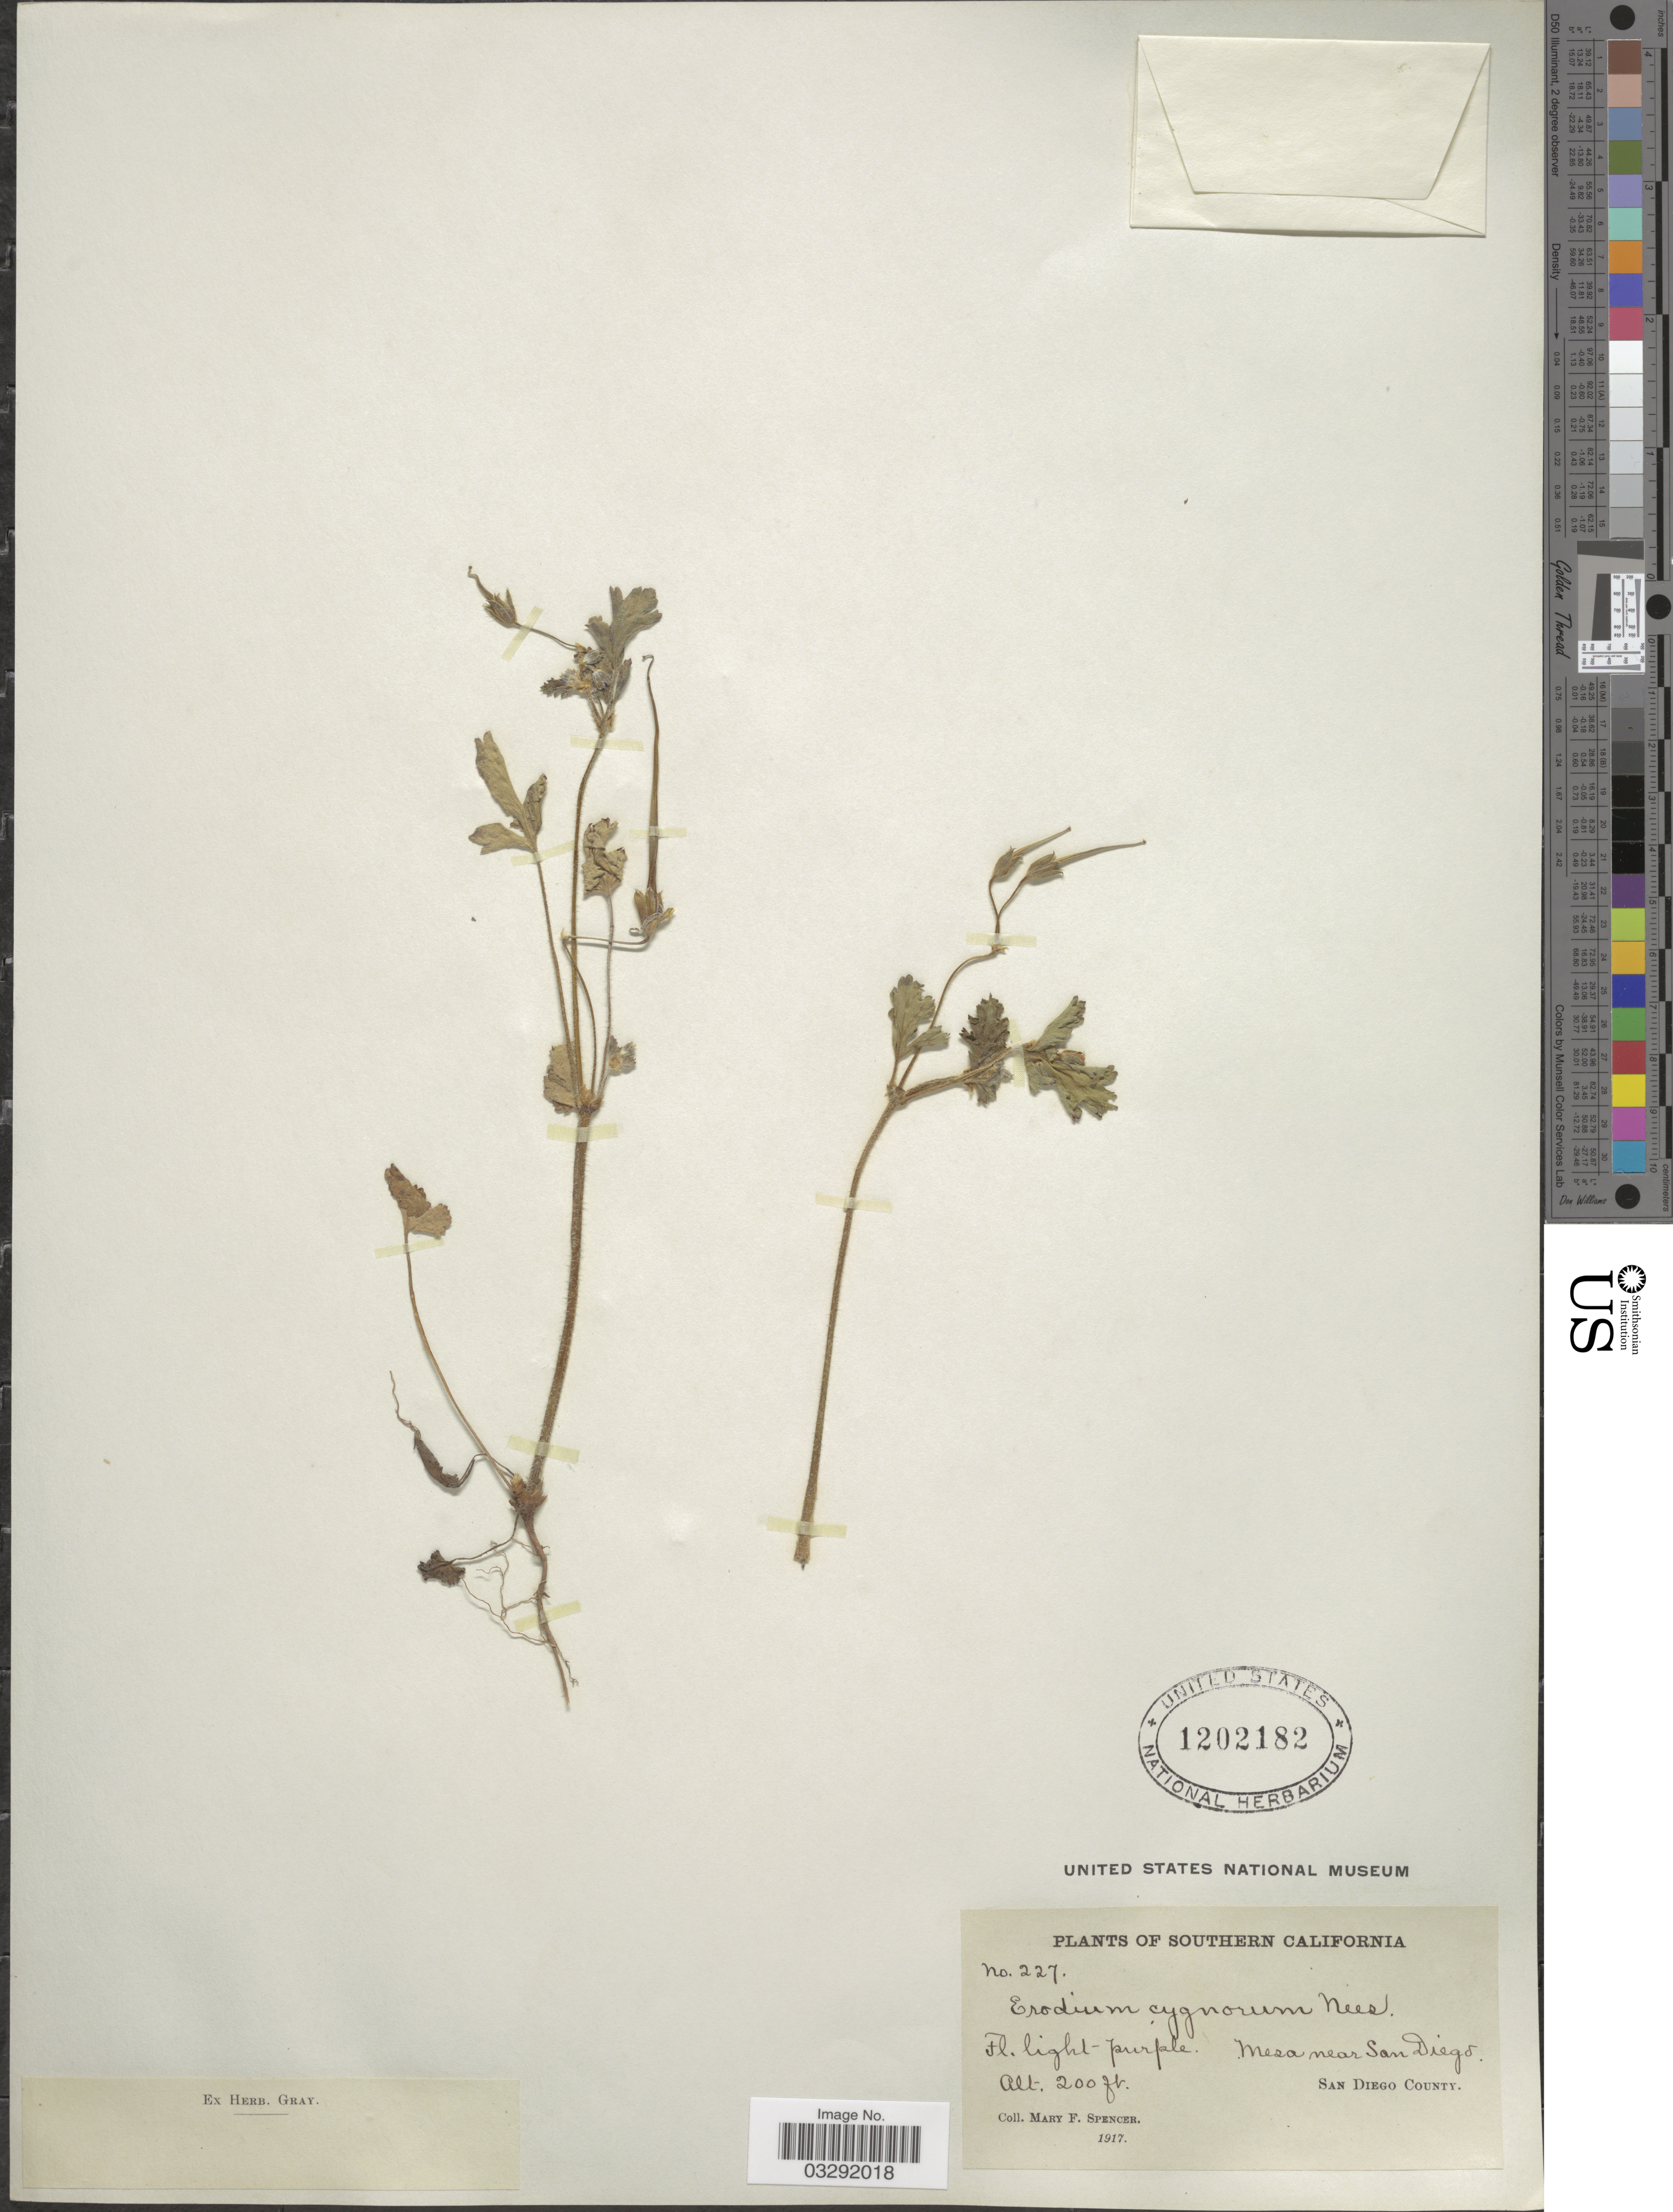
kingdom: Plantae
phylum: Tracheophyta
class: Magnoliopsida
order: Geraniales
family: Geraniaceae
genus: Erodium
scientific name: Erodium cygnorum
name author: Nees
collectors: M. Spencer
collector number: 227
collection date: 1917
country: United States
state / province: California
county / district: San Diego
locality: Southern California. Mesa near San Diego. San Diego County.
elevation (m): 61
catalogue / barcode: US 1202182